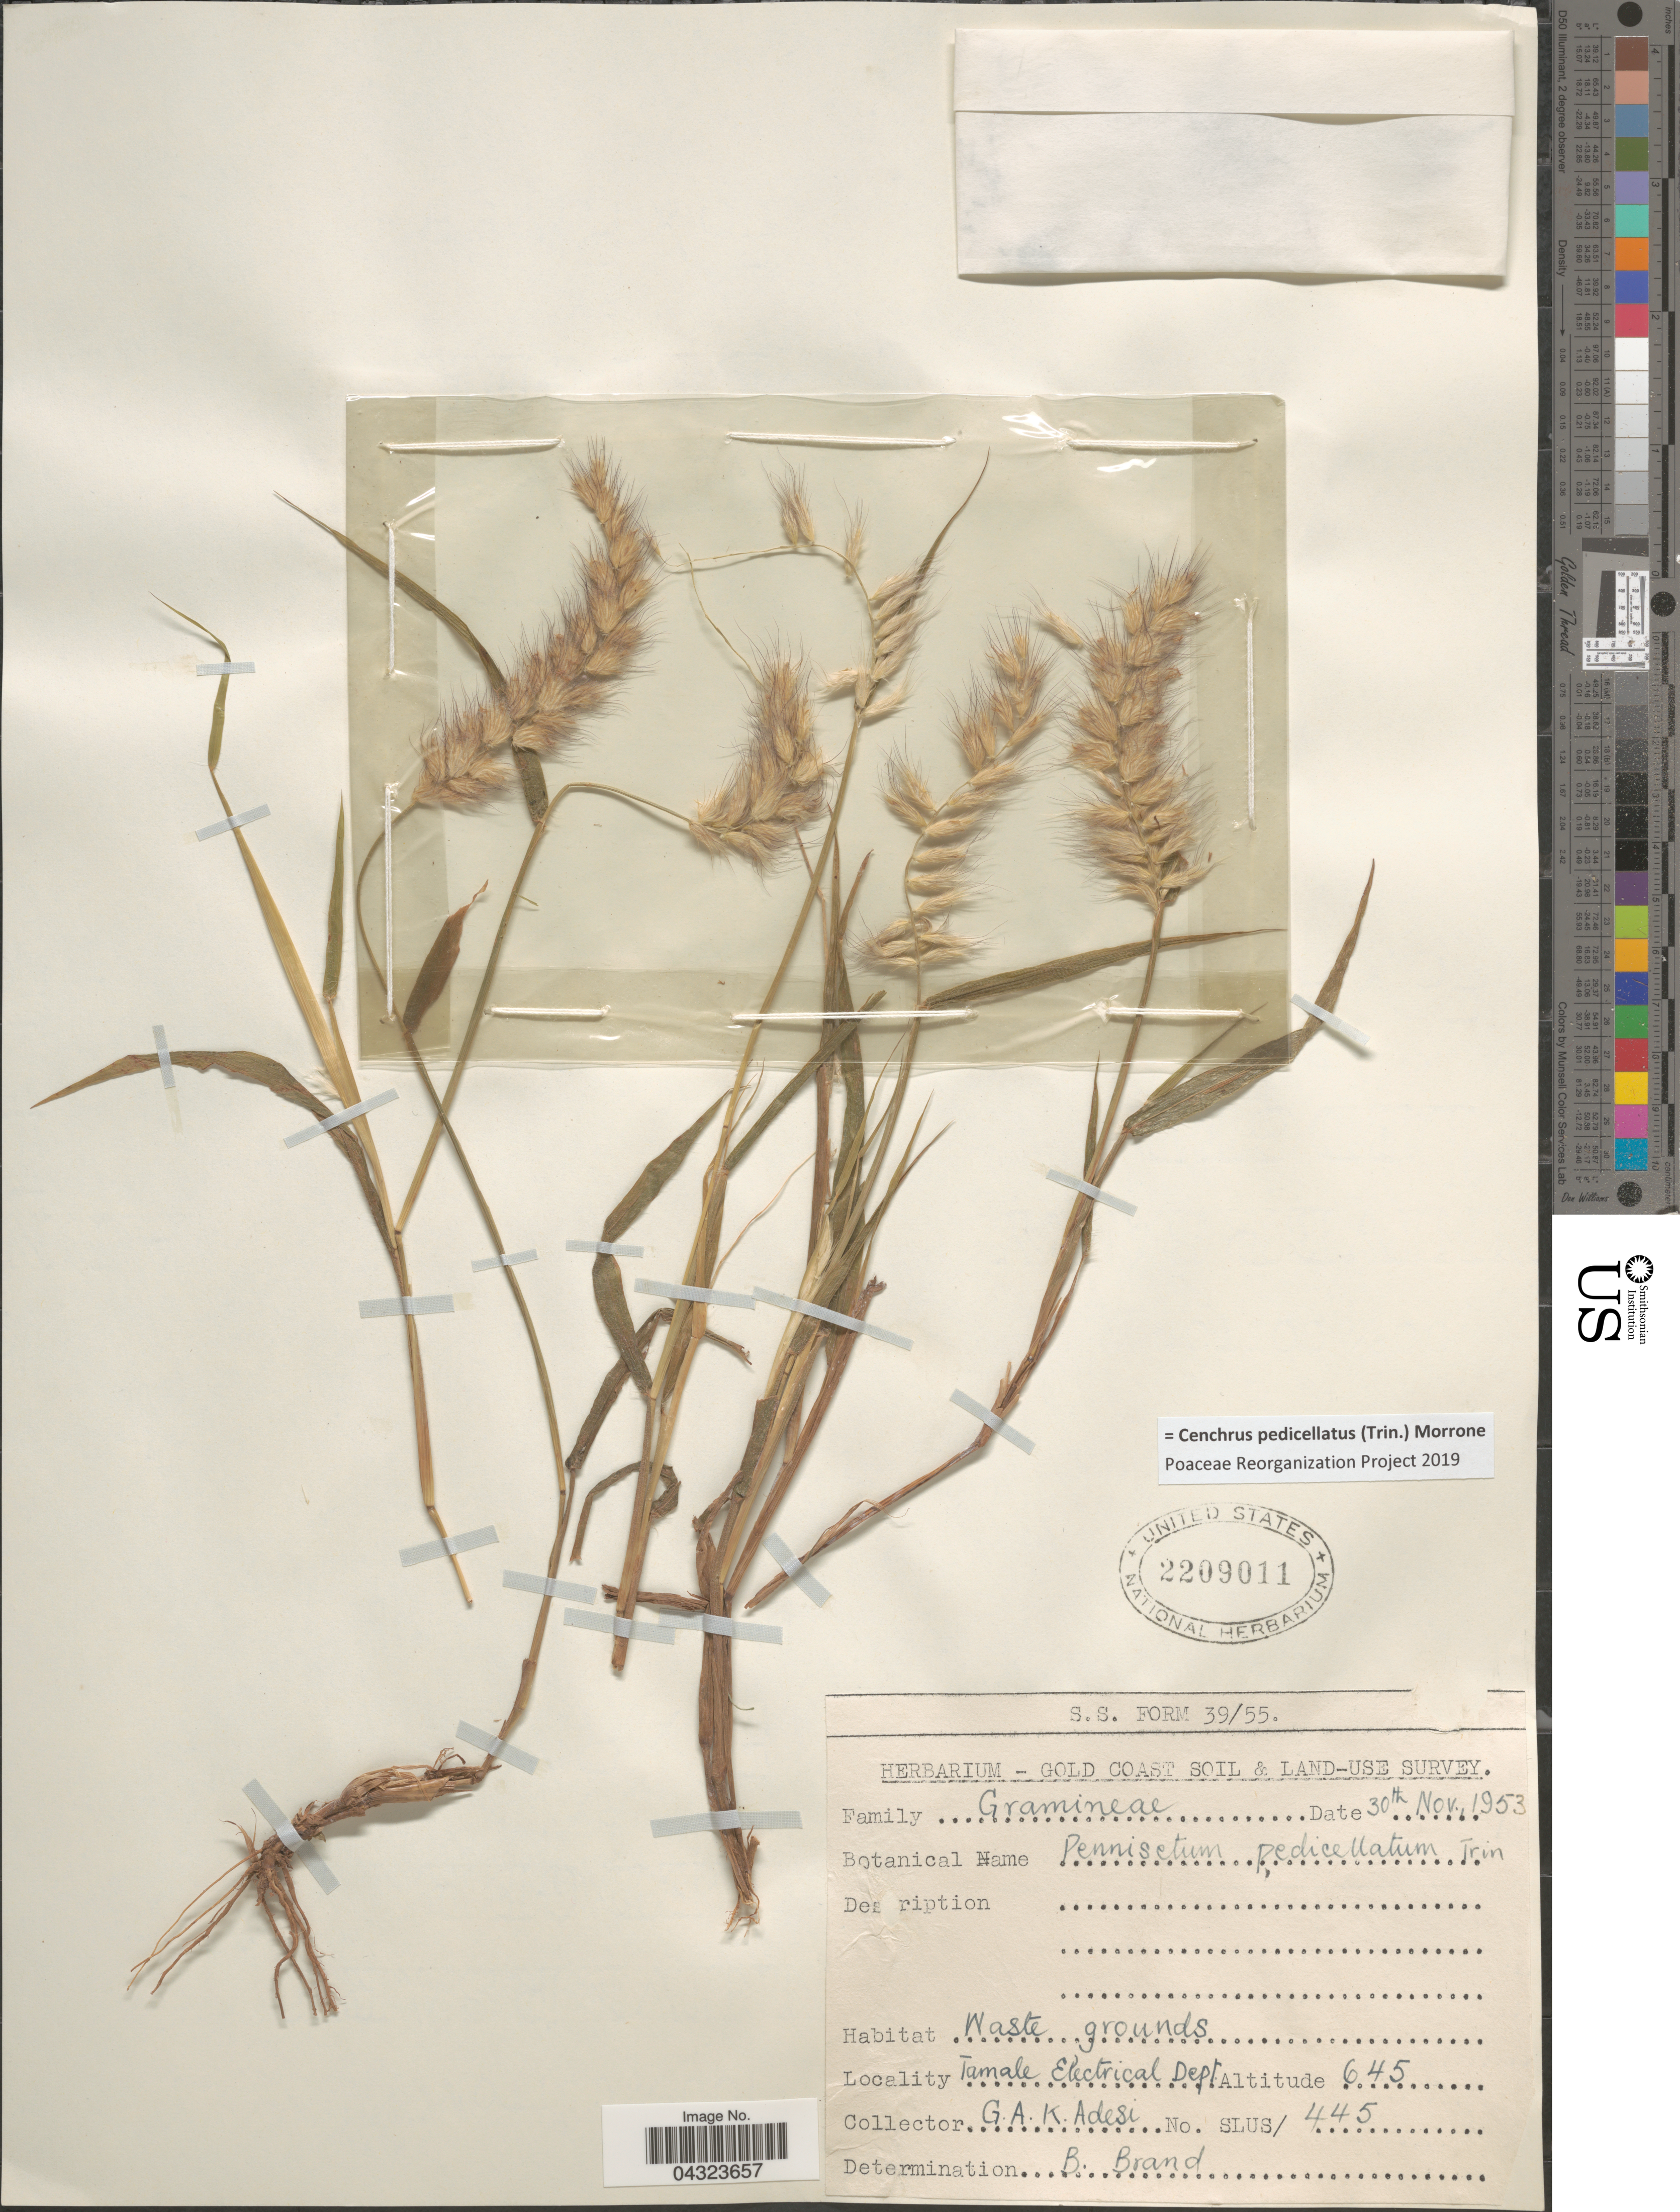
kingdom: Plantae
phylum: Tracheophyta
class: Liliopsida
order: Poales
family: Poaceae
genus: Cenchrus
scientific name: Cenchrus pedicellatus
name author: (Trin.) Morrone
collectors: G. A. K. Adesi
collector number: SLUS/445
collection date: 1953-11-30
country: Ghana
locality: Gold Coast Soil & Land-Use Survey. Tamale Electrical Dept.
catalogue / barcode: US 2209011